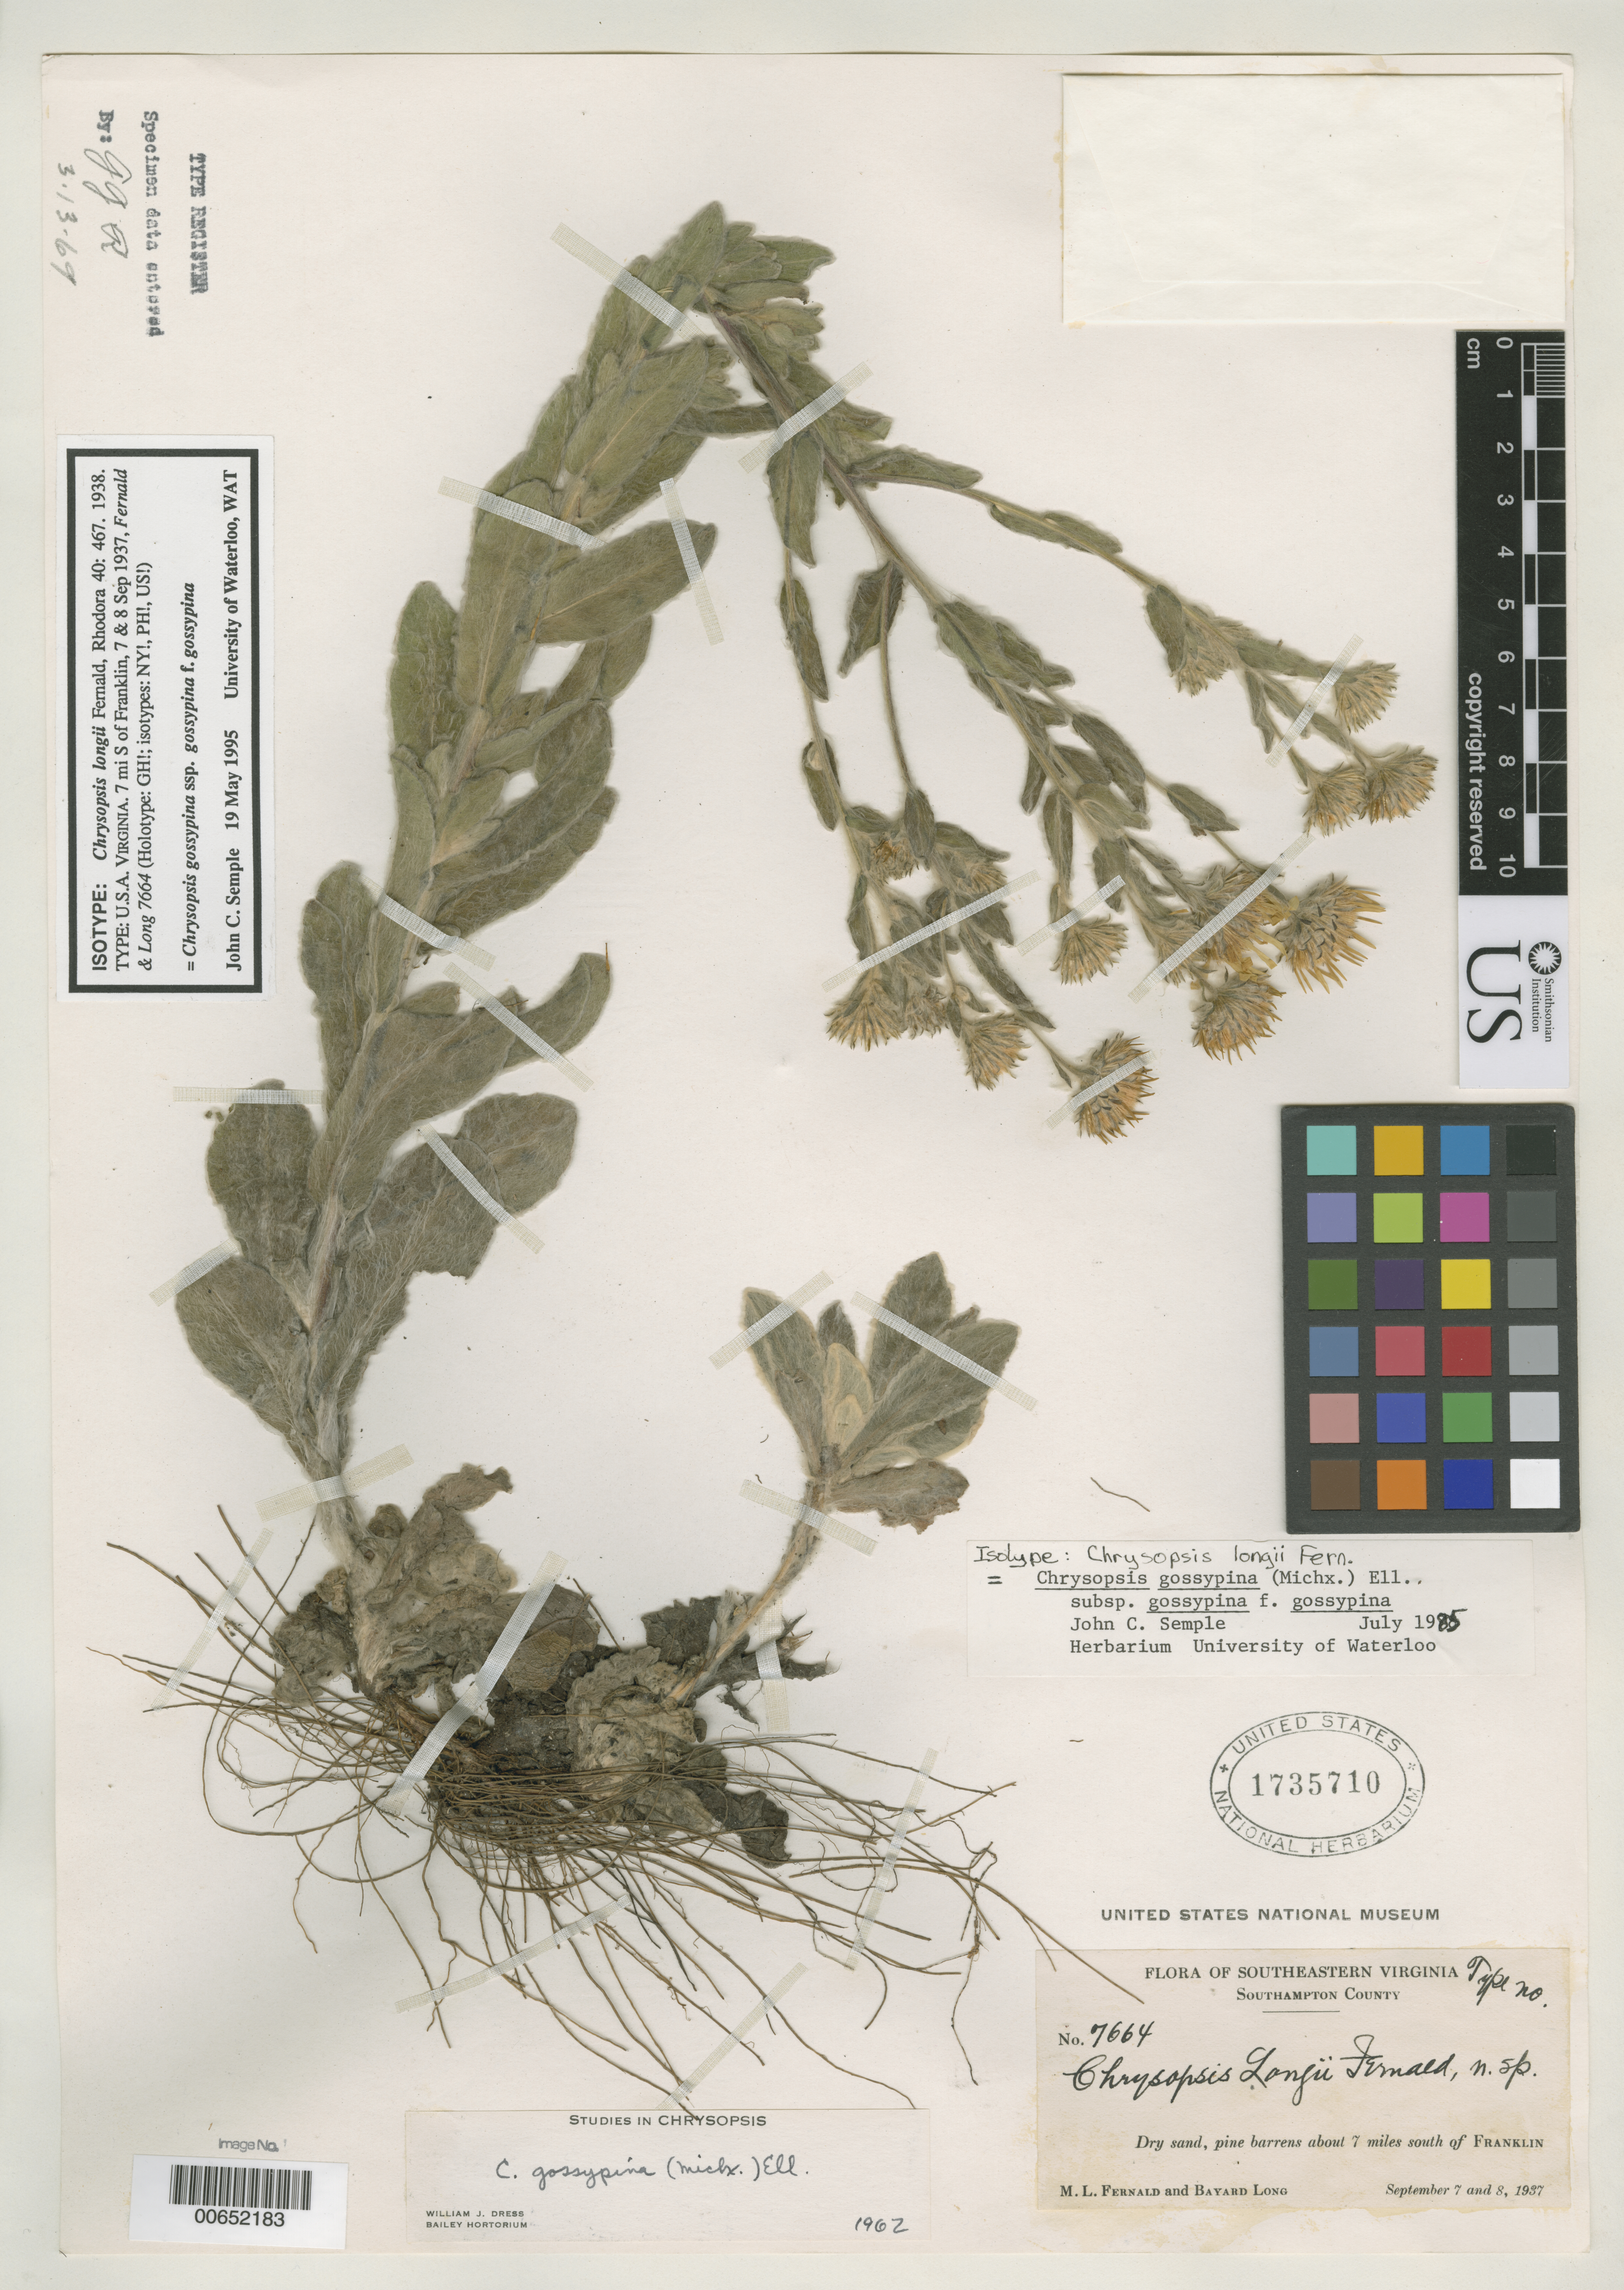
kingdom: Plantae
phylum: Tracheophyta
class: Magnoliopsida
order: Asterales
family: Asteraceae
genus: Chrysopsis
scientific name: Chrysopsis longii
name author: Fernald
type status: Isotype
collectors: M. L. Fernald & B. H. Long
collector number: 7664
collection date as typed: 07 Sep 1937 to 08 Sep 1937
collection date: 1937-09-07/1937-09-08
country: United States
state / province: Virginia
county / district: Southampton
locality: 7 mi S of Franklin.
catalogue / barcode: US 1735710